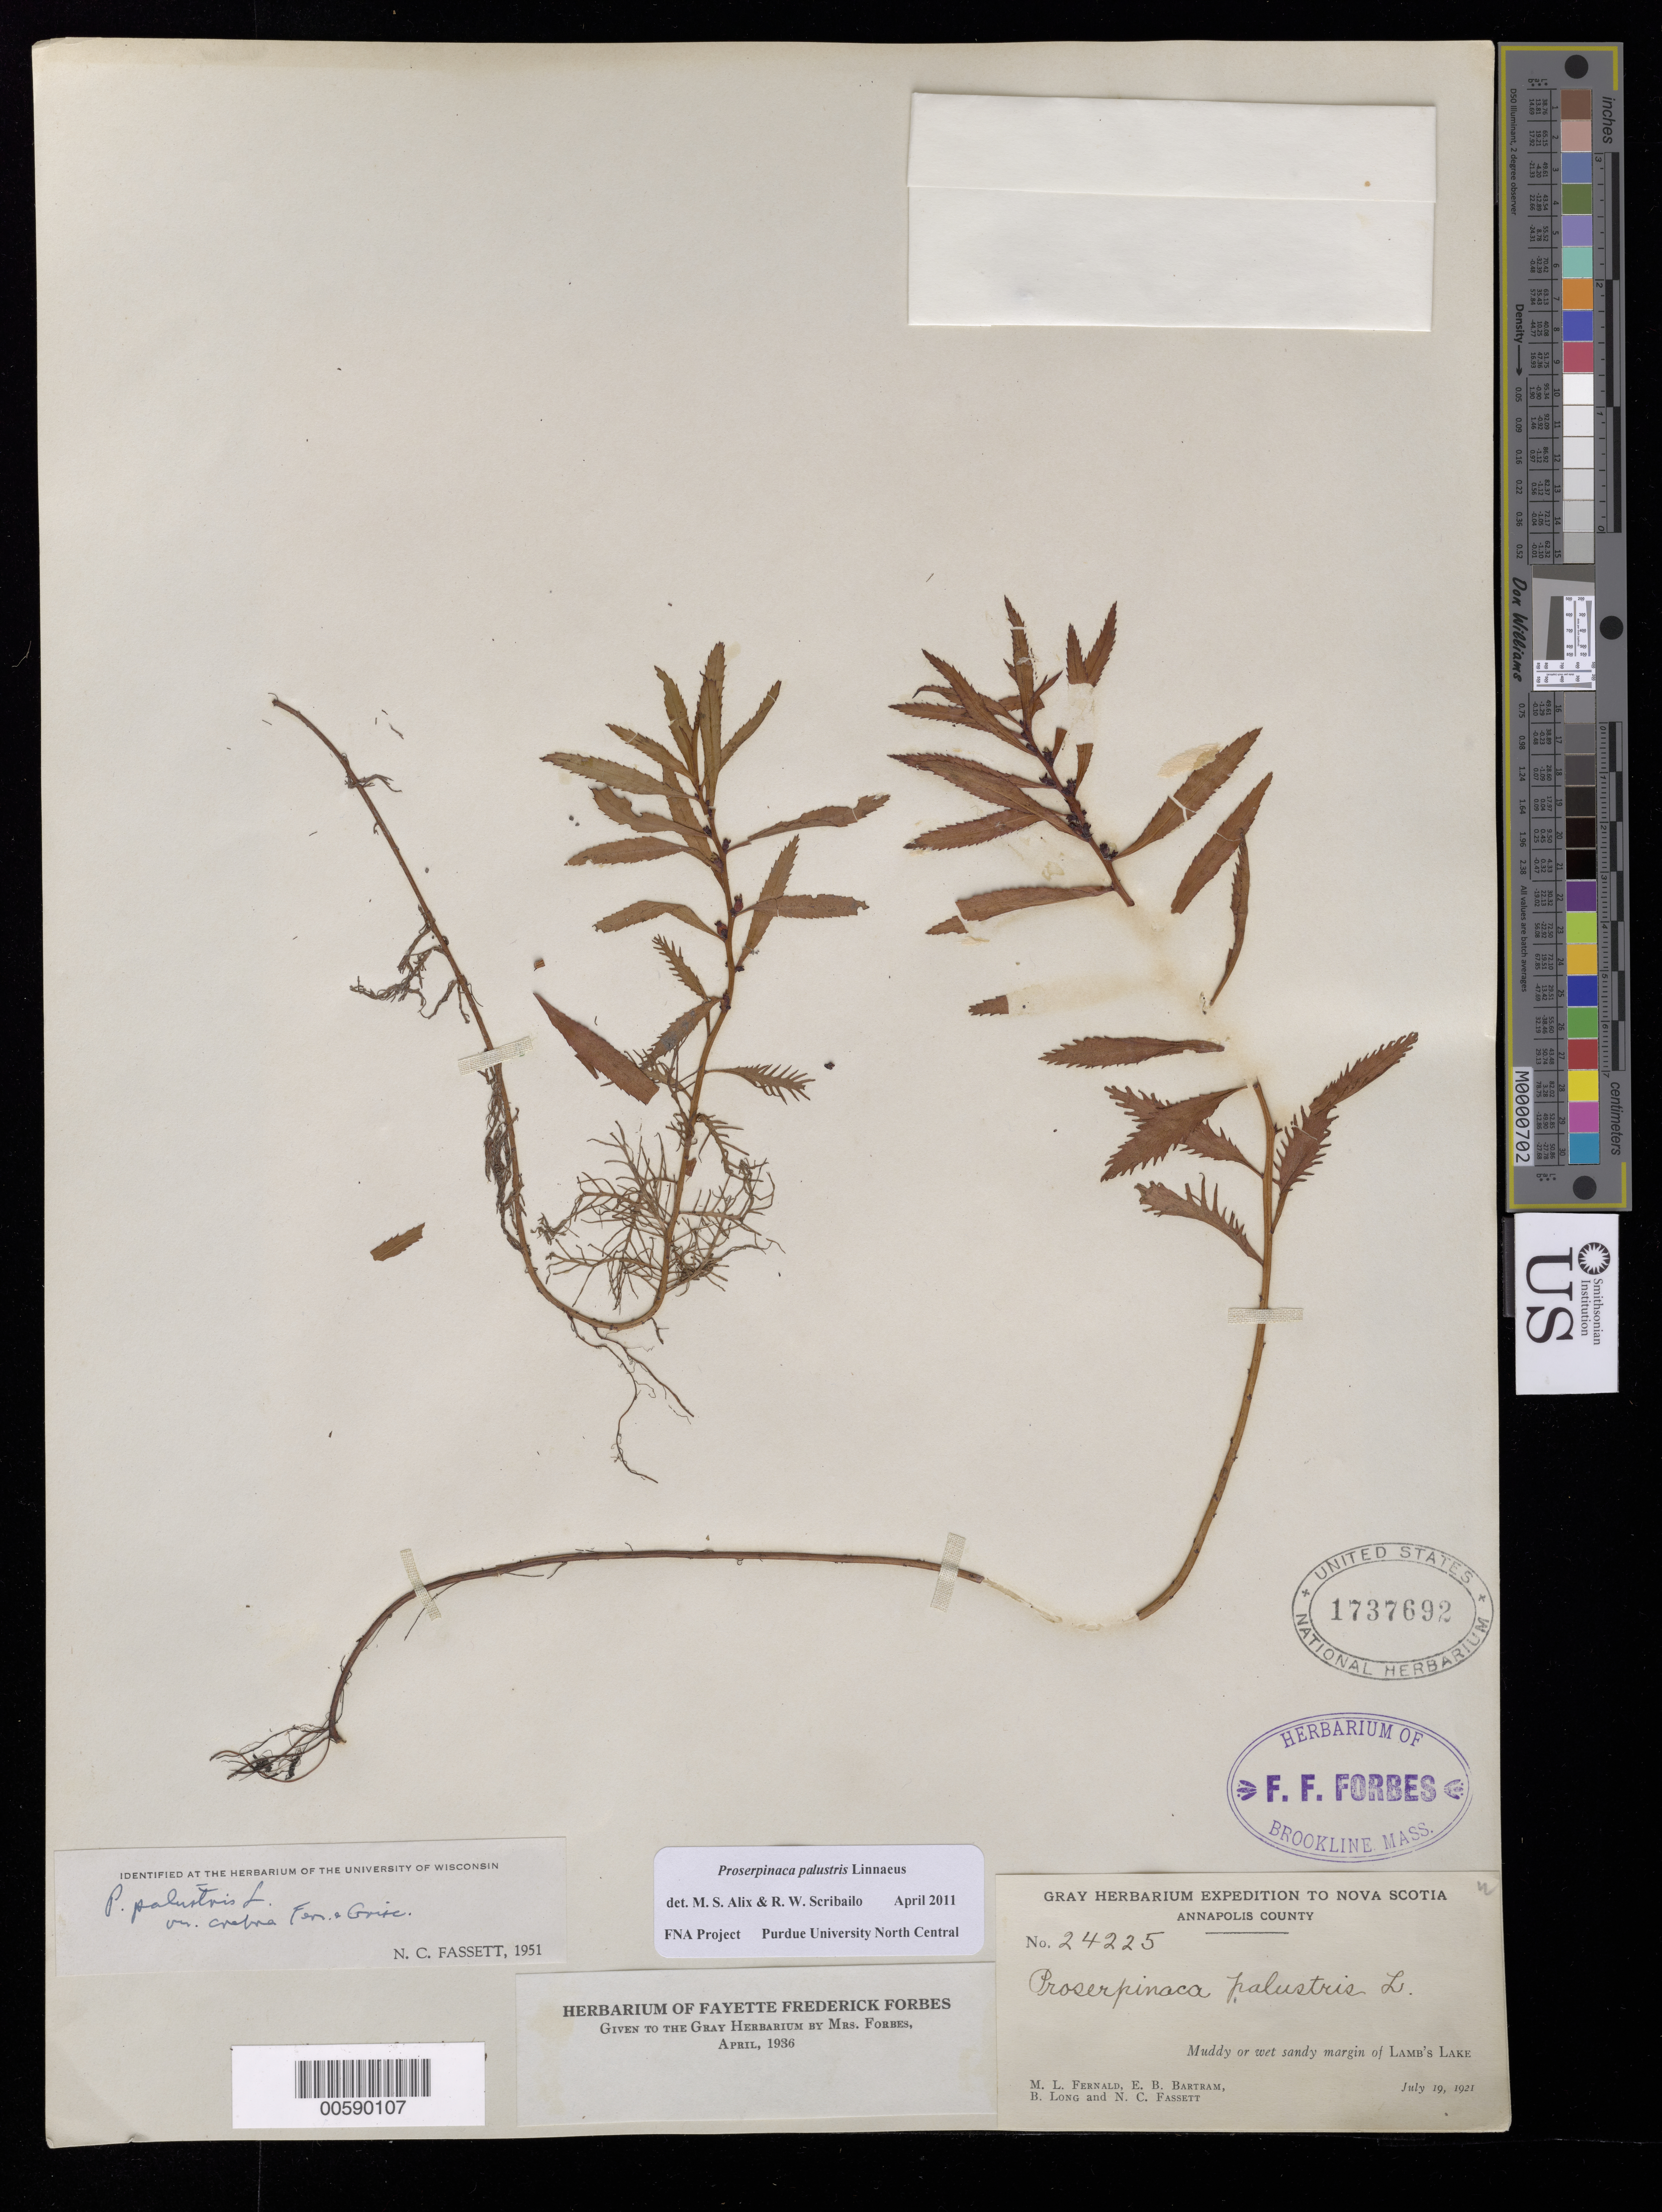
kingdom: Plantae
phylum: Tracheophyta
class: Magnoliopsida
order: Saxifragales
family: Haloragaceae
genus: Proserpinaca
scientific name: Proserpinaca palustris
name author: L.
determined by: Scribailo, R. W.; Alix, M. S.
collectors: M. L. Fernald, E. B. Bartram, B. Long & N. C. Fassett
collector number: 24225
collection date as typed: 19 Jul 1921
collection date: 1921-07-19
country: Canada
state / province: Nova Scotia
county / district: Annapolis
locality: Lamb's Lake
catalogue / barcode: US 1737692